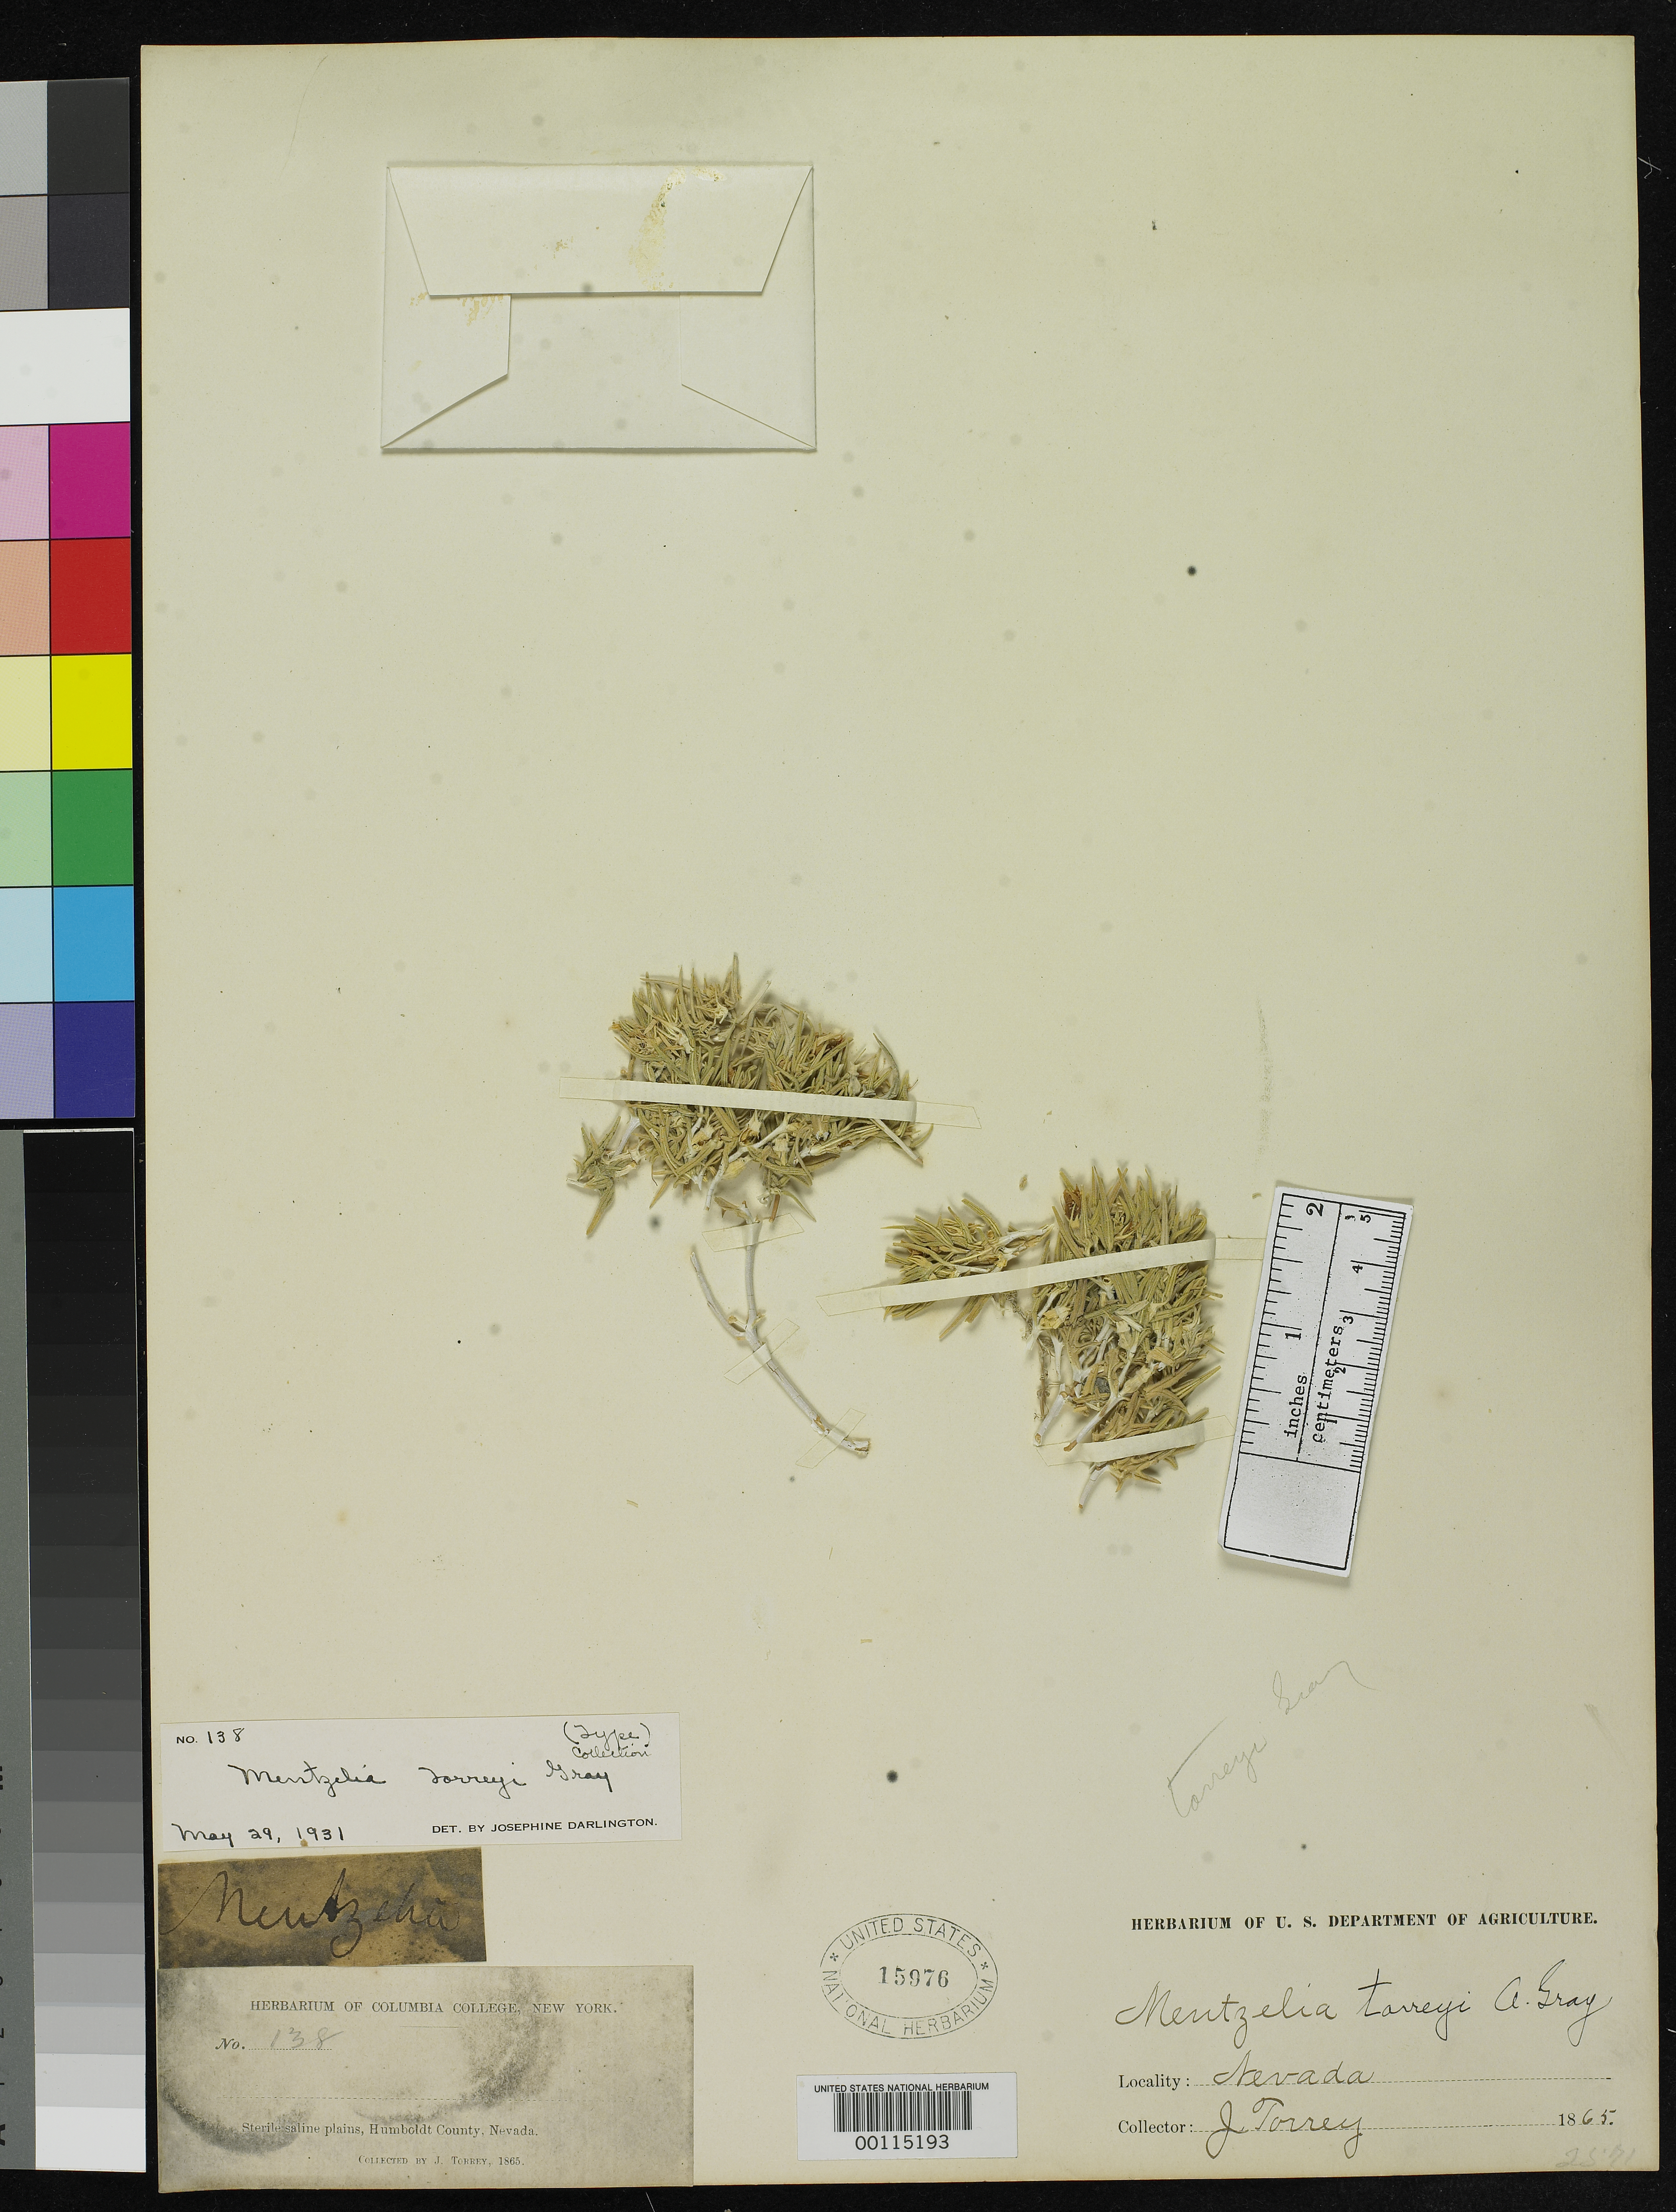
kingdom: Plantae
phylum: Tracheophyta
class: Magnoliopsida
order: Cornales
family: Loasaceae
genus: Mentzelia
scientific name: Mentzelia torreyi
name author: A. Gray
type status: Isotype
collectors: J. Torrey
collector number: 138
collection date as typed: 1865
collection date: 1865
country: United States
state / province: Nevada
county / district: Humboldt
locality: Sterile saline plains.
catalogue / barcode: US 15976